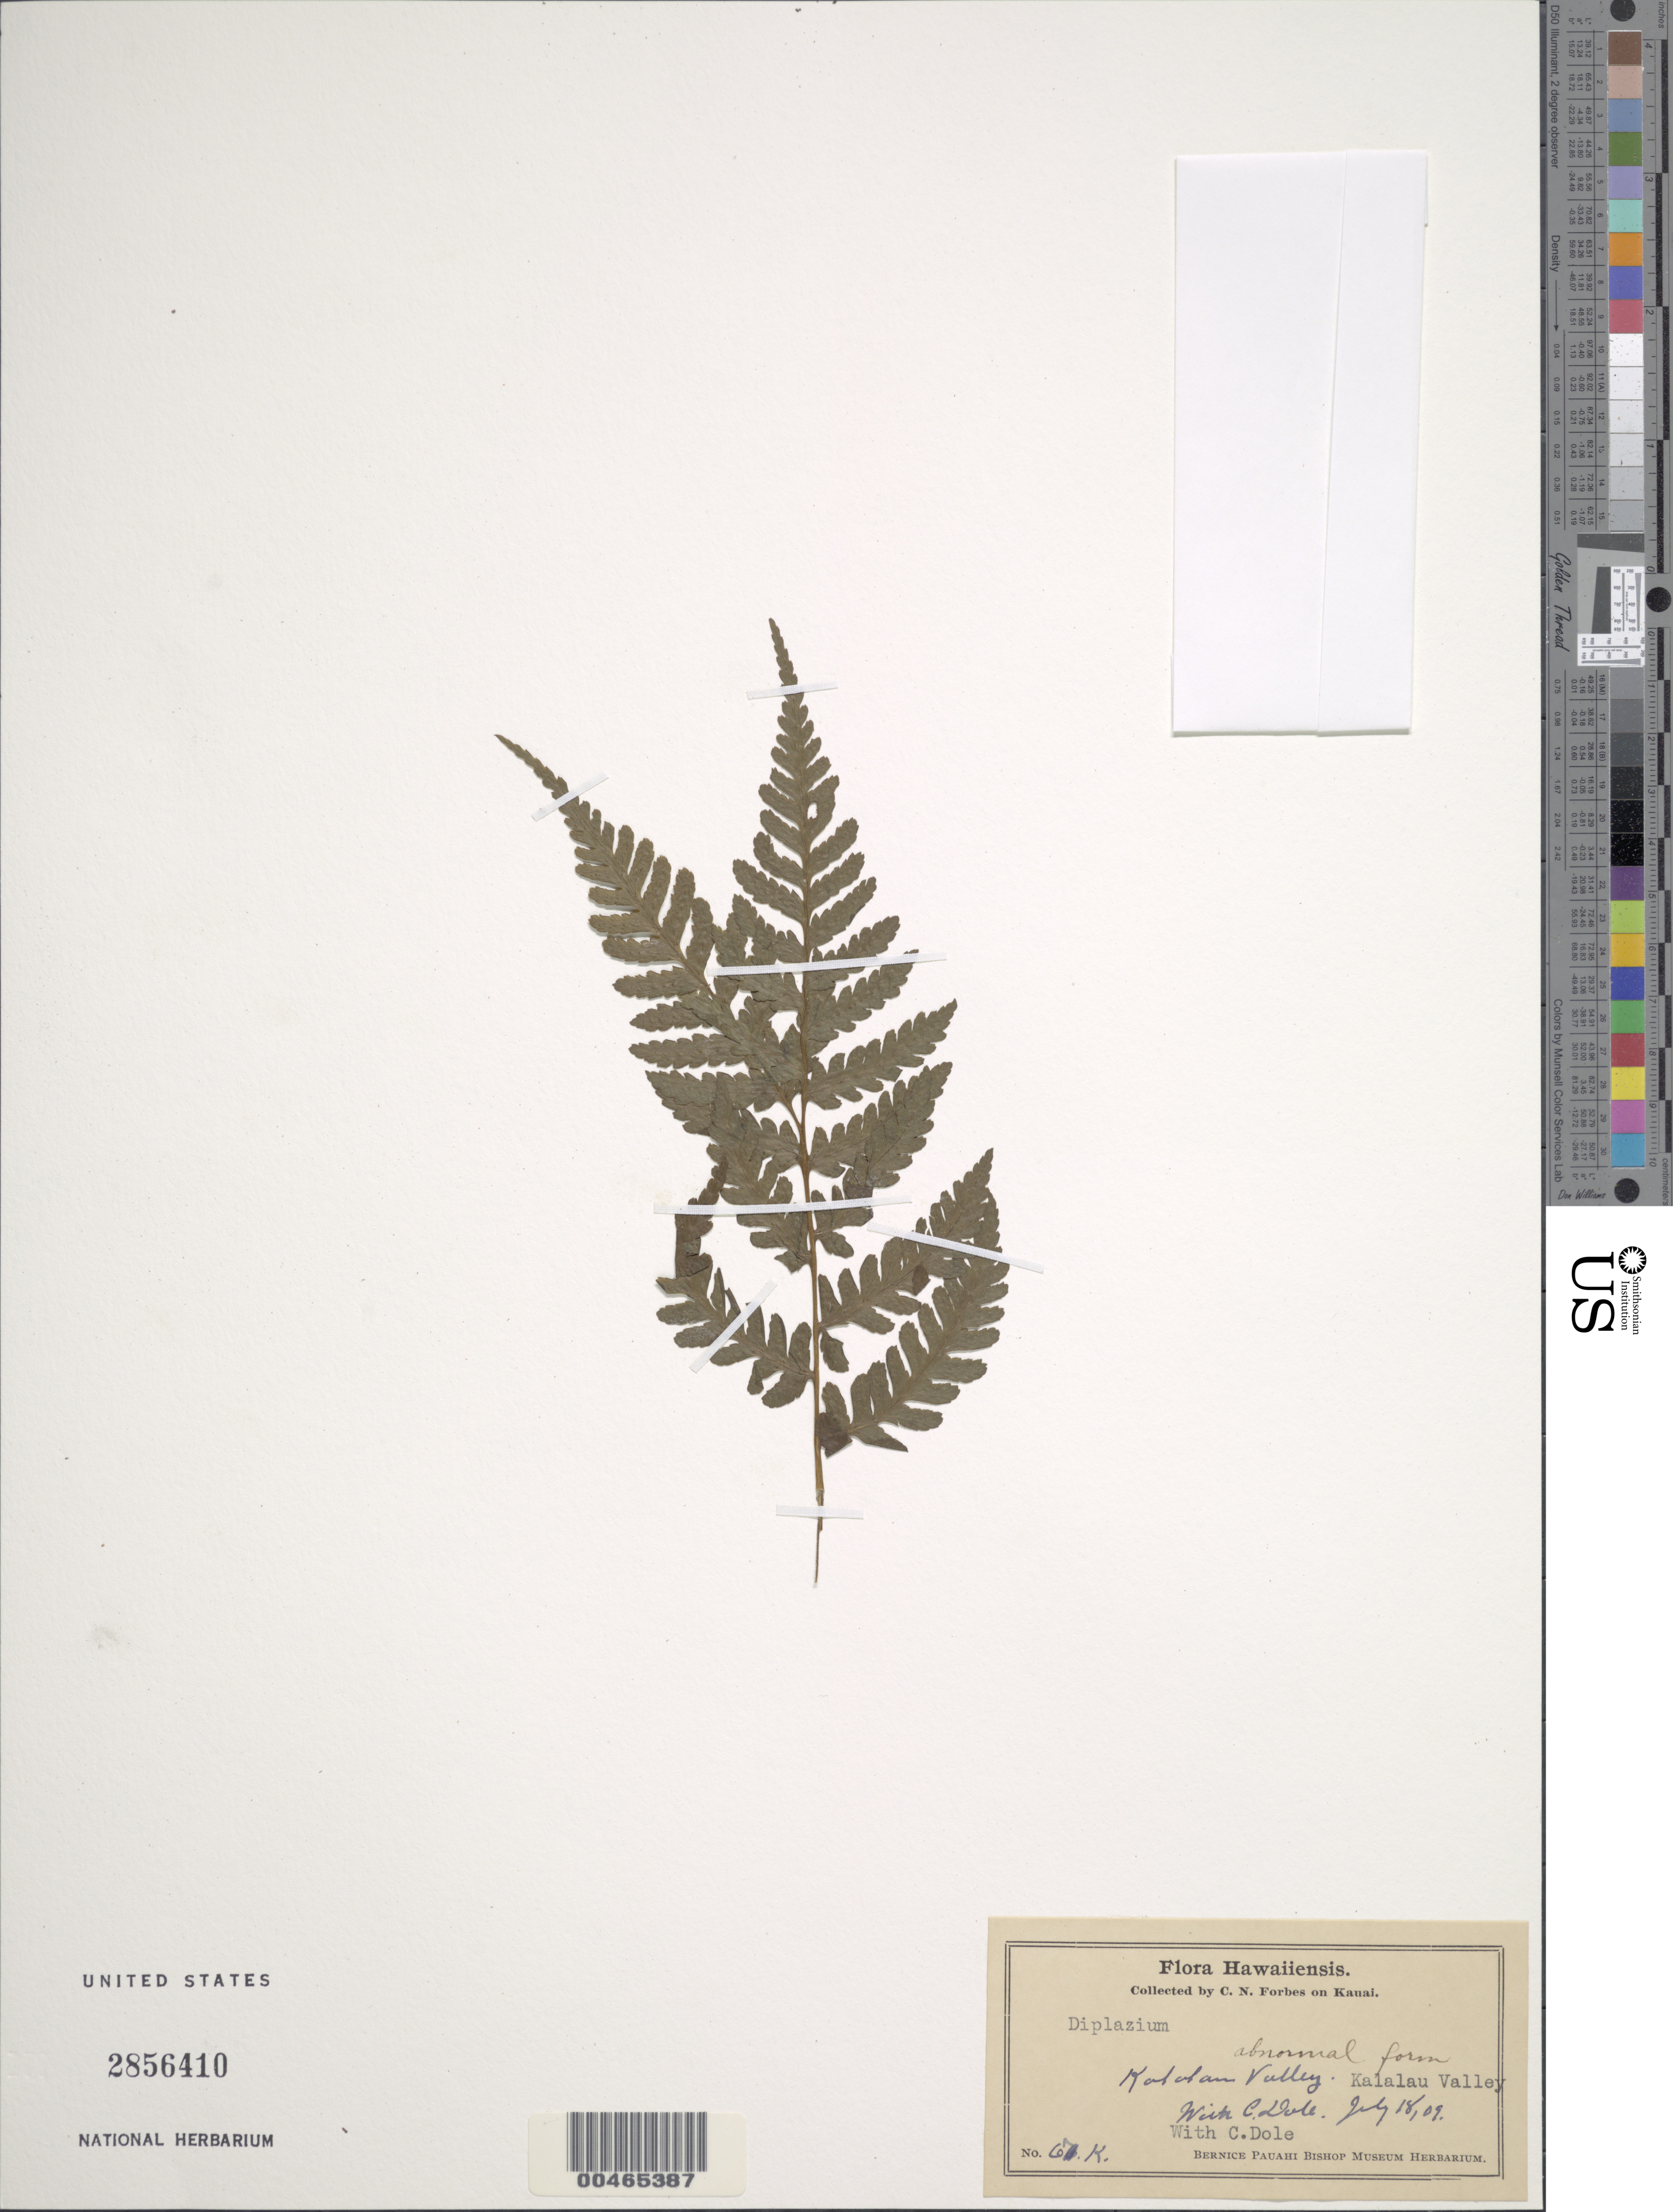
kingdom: Plantae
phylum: Tracheophyta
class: Polypodiopsida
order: Polypodiales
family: Athyriaceae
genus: Diplazium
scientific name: Diplazium sp.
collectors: C. N. Forbes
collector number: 61.K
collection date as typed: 18 Jul 1909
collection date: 1909-07-18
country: United States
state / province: Hawaii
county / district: Kauai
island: Kaua'i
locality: Kalalau Valley, Kauai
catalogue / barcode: US 2856410